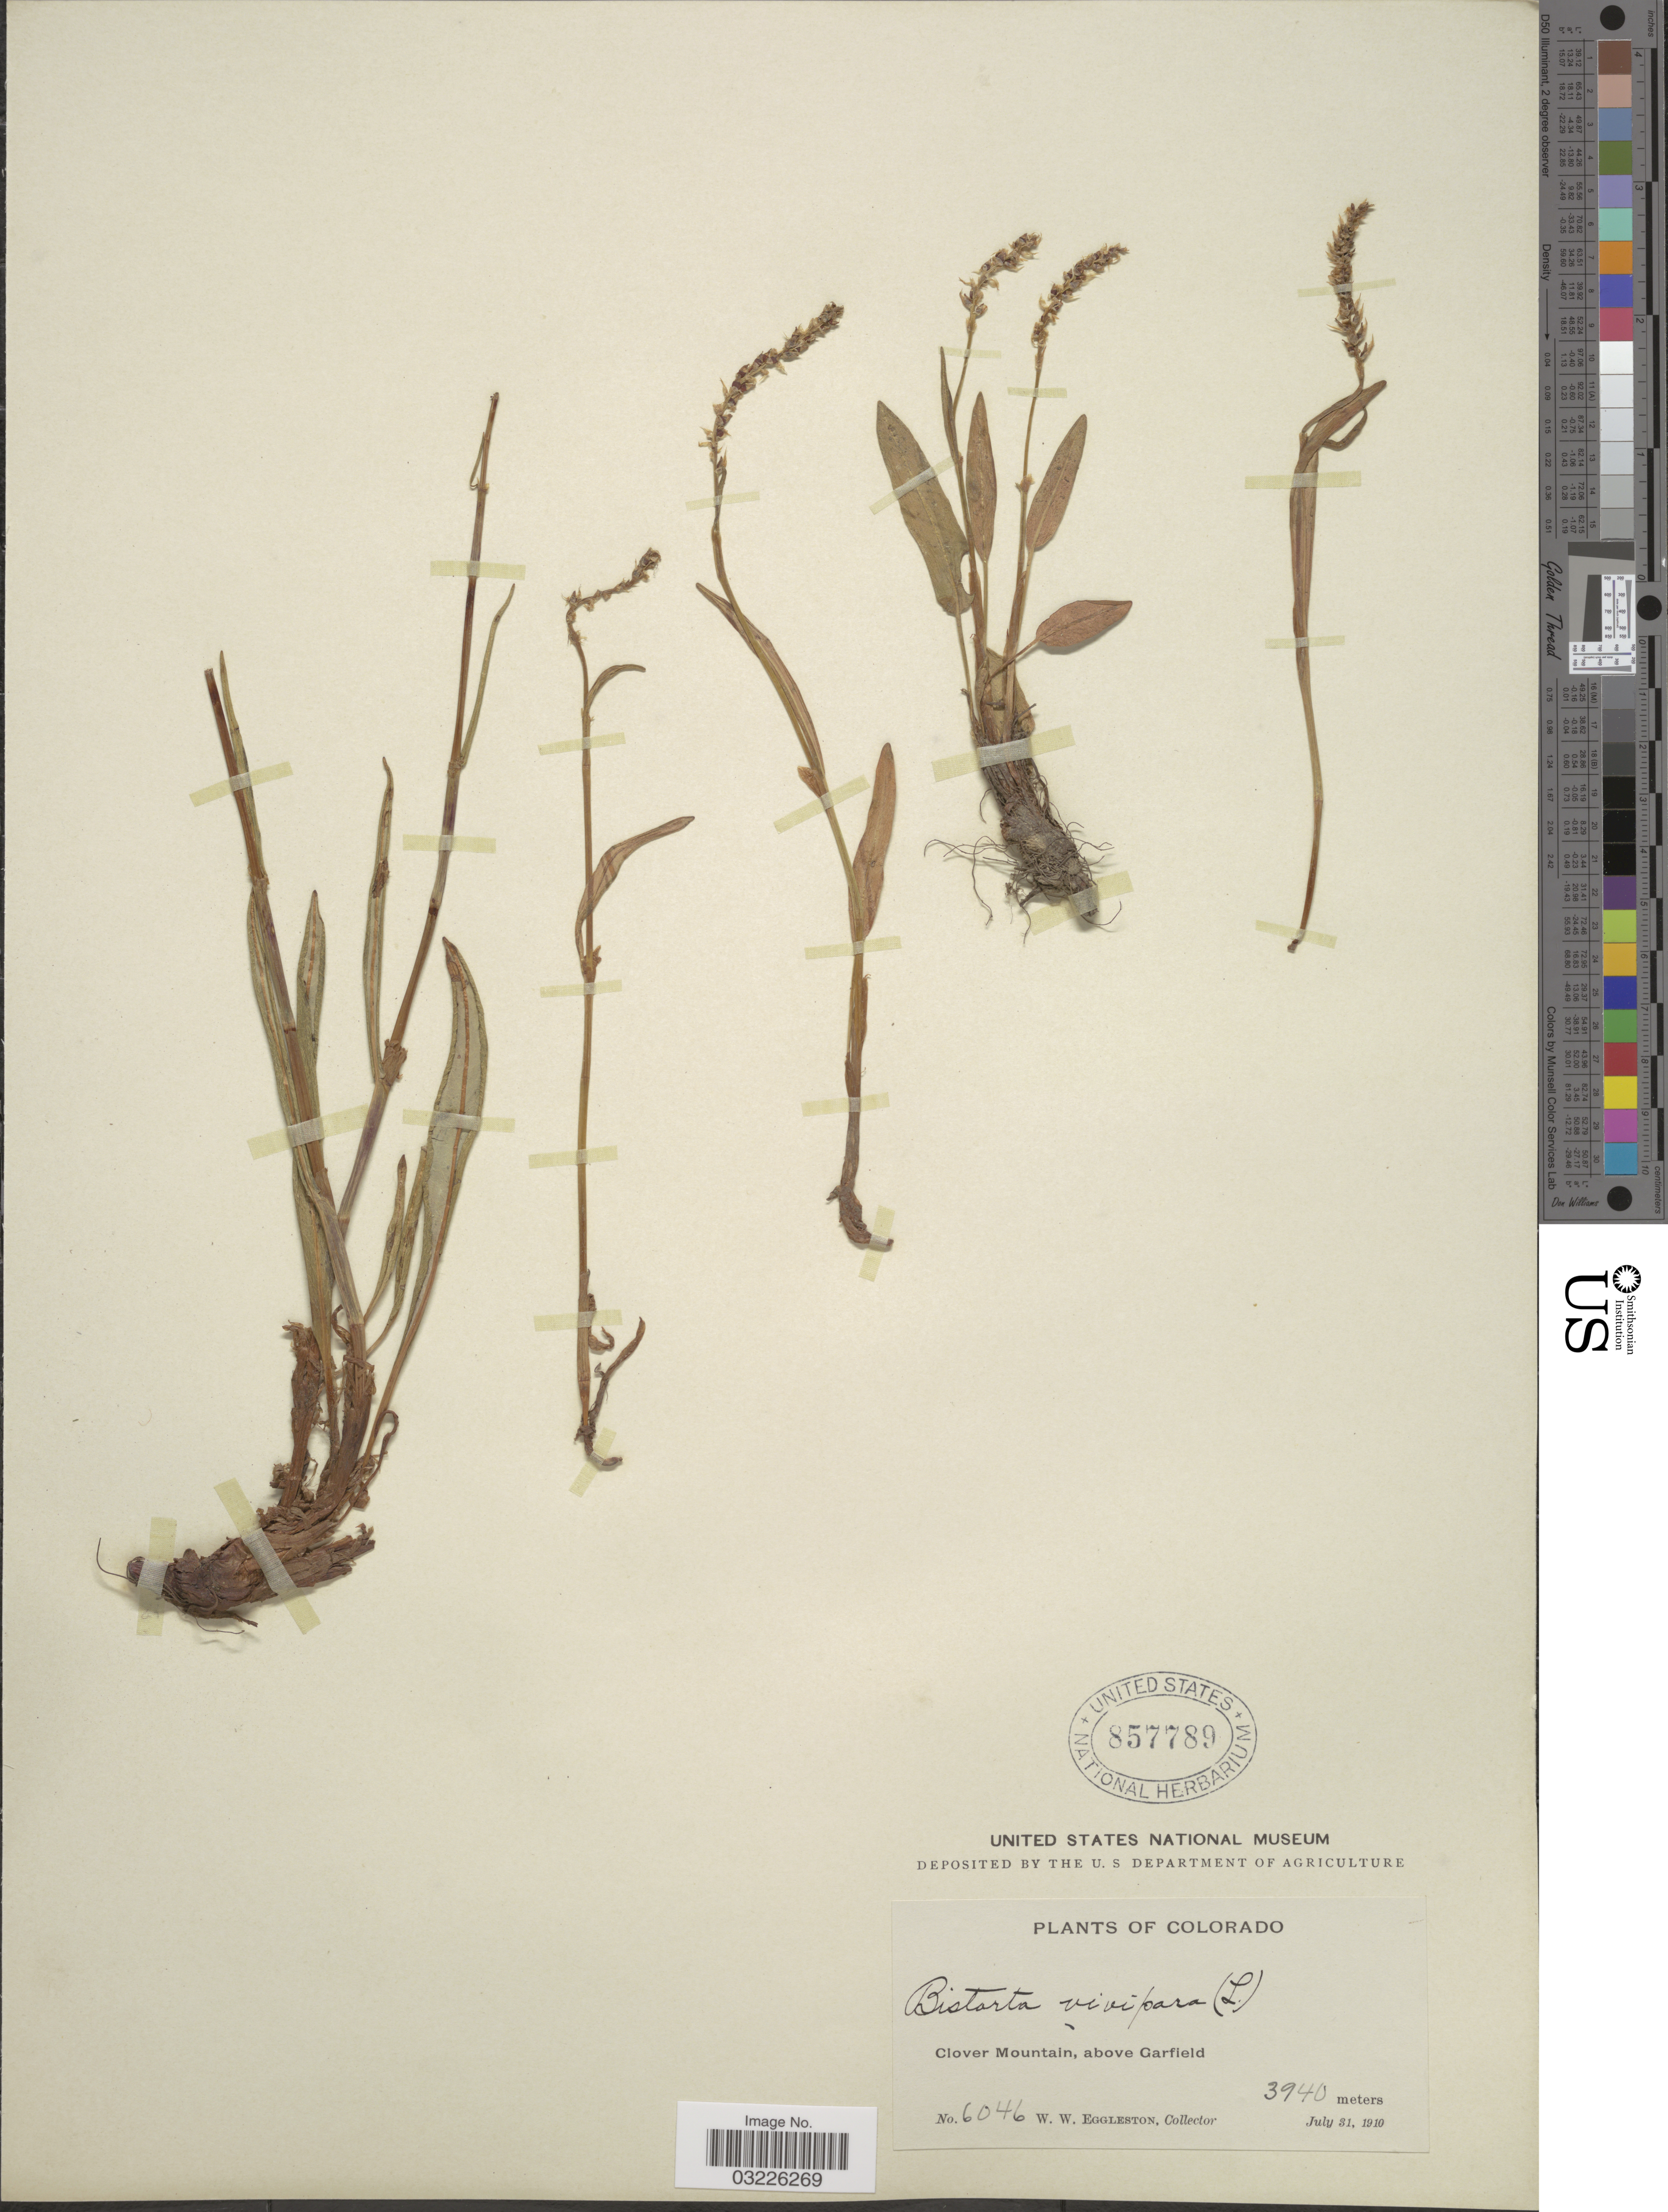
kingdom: Plantae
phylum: Tracheophyta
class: Magnoliopsida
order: Caryophyllales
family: Polygonaceae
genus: Bistorta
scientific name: Bistorta vivipara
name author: (L.) Delarbre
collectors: W. W. Eggleston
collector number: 6046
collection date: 1910-07-31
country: United States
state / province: Colorado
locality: Clover Mountain, Above Garfield.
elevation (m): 3940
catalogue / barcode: US 857789